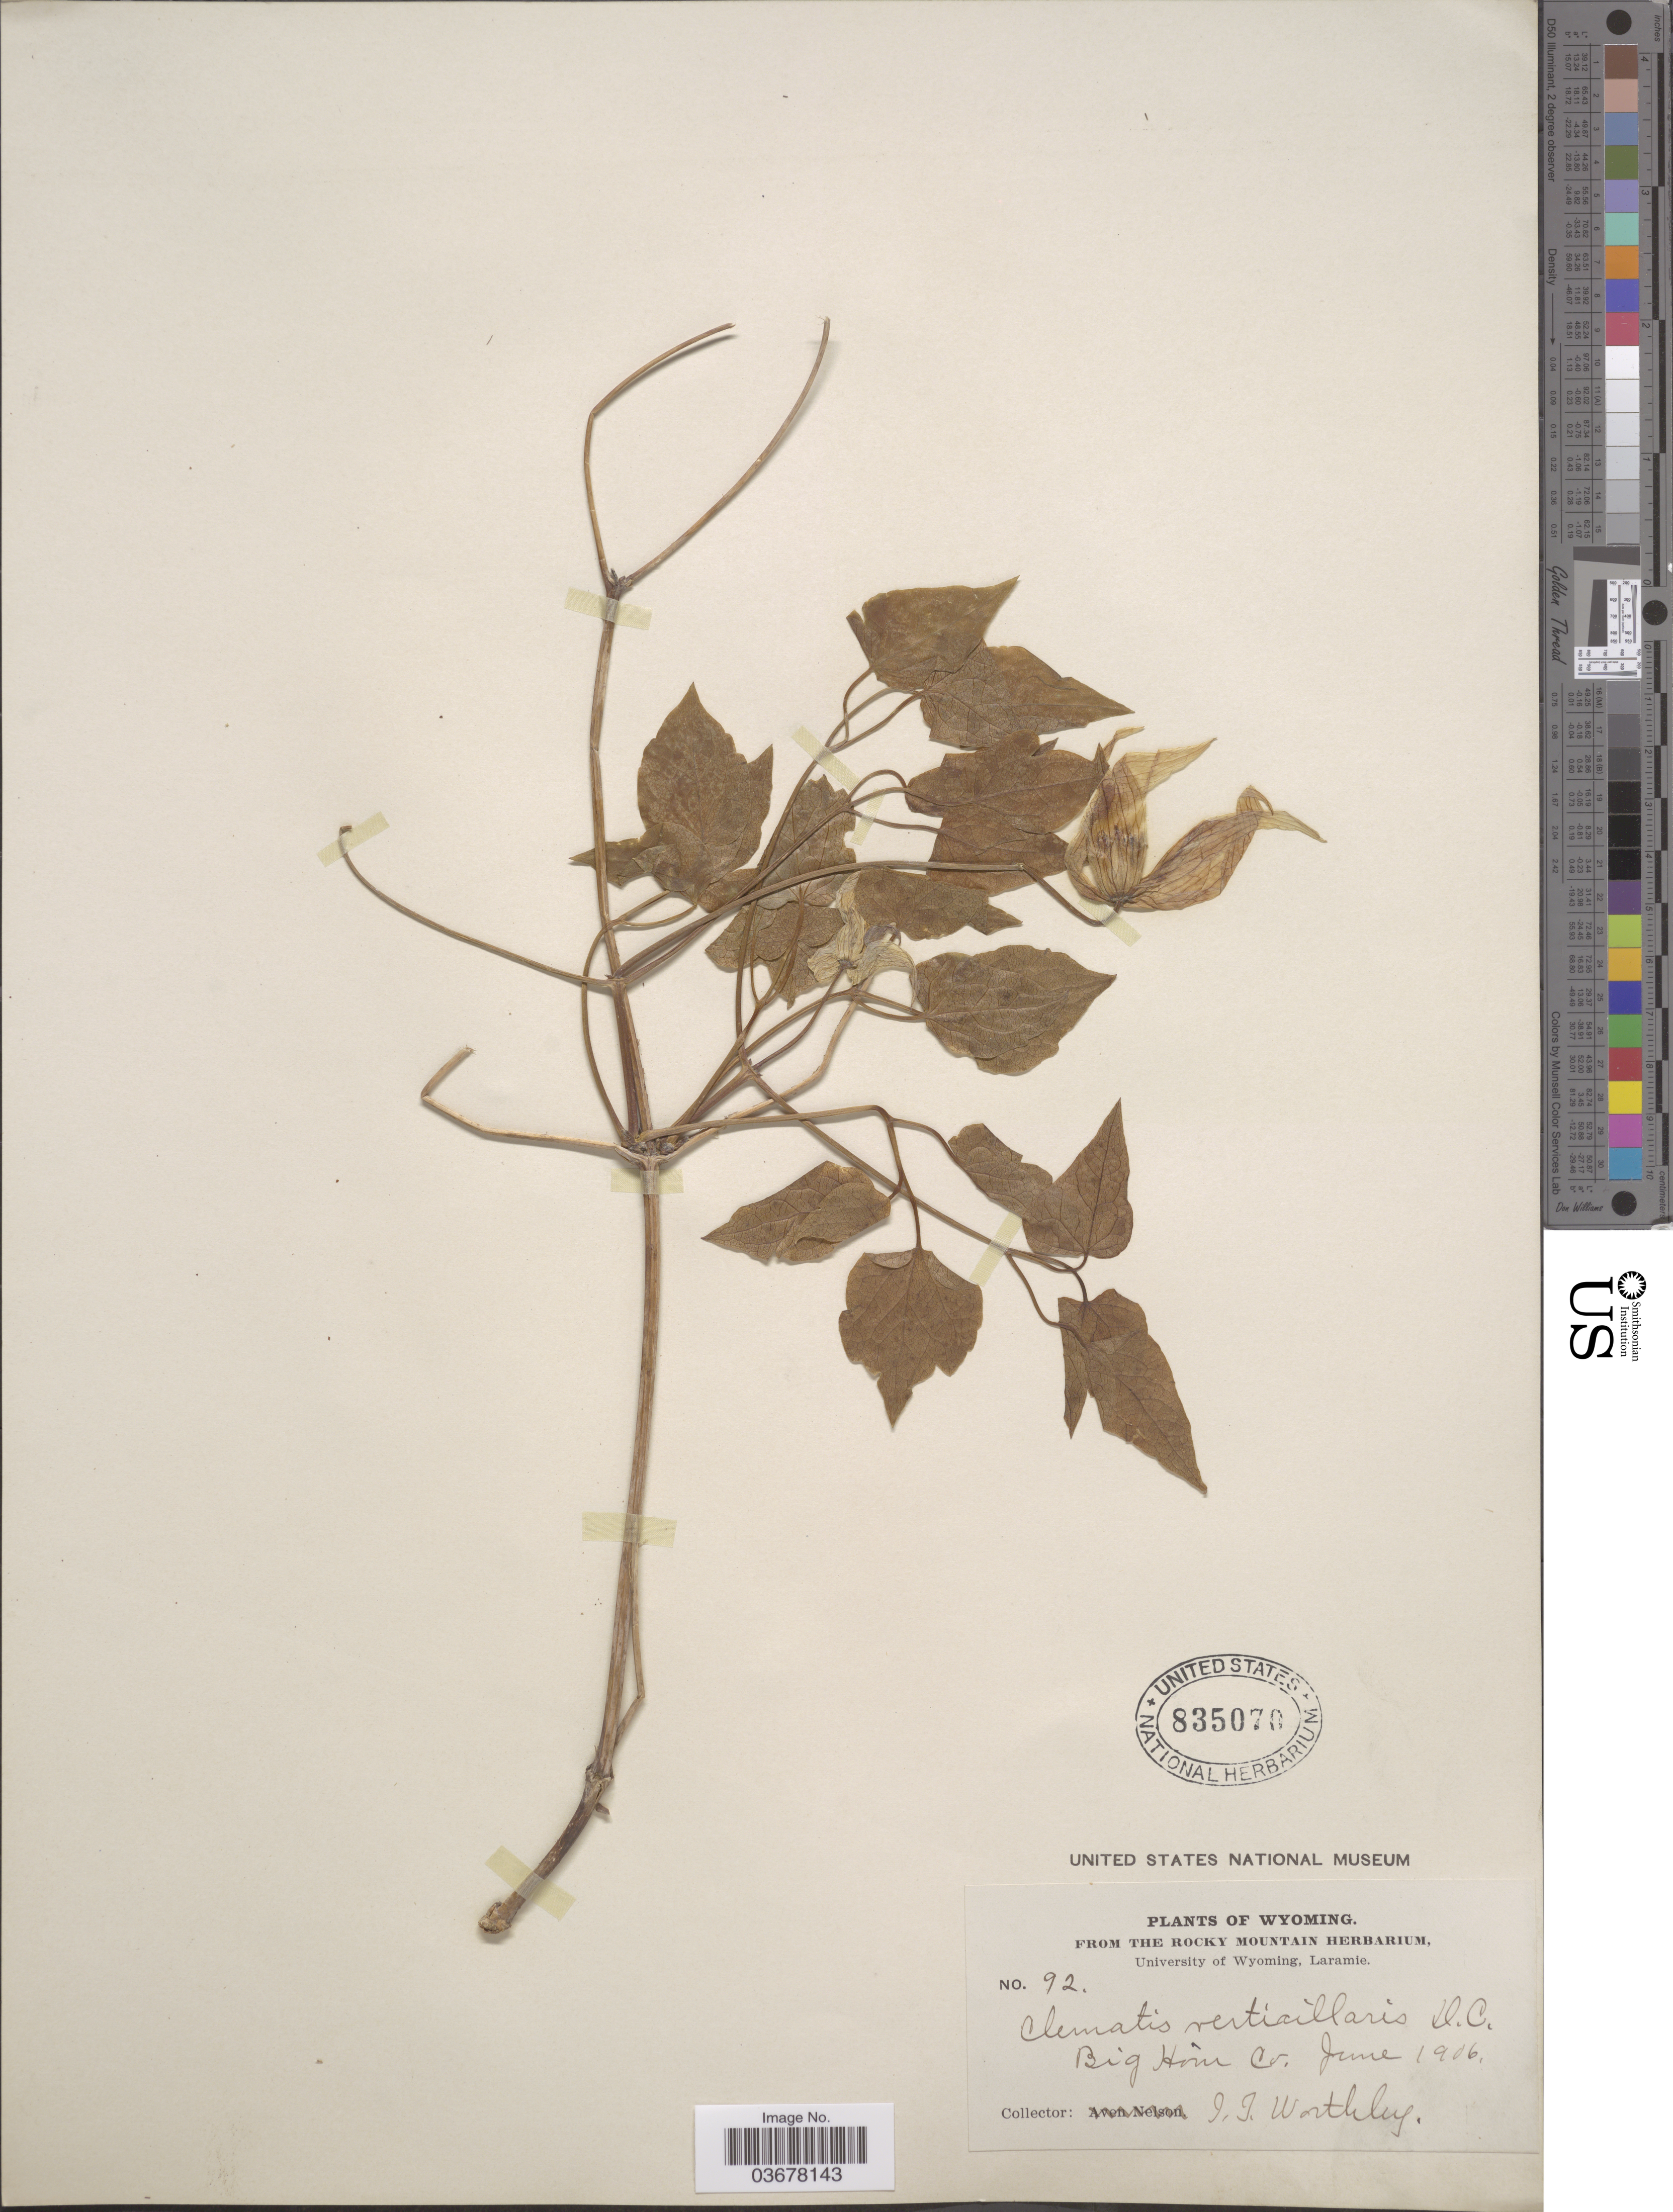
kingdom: Plantae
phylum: Tracheophyta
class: Magnoliopsida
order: Ranunculales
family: Ranunculaceae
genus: Clematis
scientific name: Clematis occidentalis var. grosseserrata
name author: (Rydb.) J.S. Pringle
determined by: Strong, M. T., (US), Smithsonian Institution - National Museum of Natural History (UNITED STATES)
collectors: I. Worthley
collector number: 92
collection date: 1906-06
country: United States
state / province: Wyoming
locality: Big Horn Co.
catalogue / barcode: US 835070